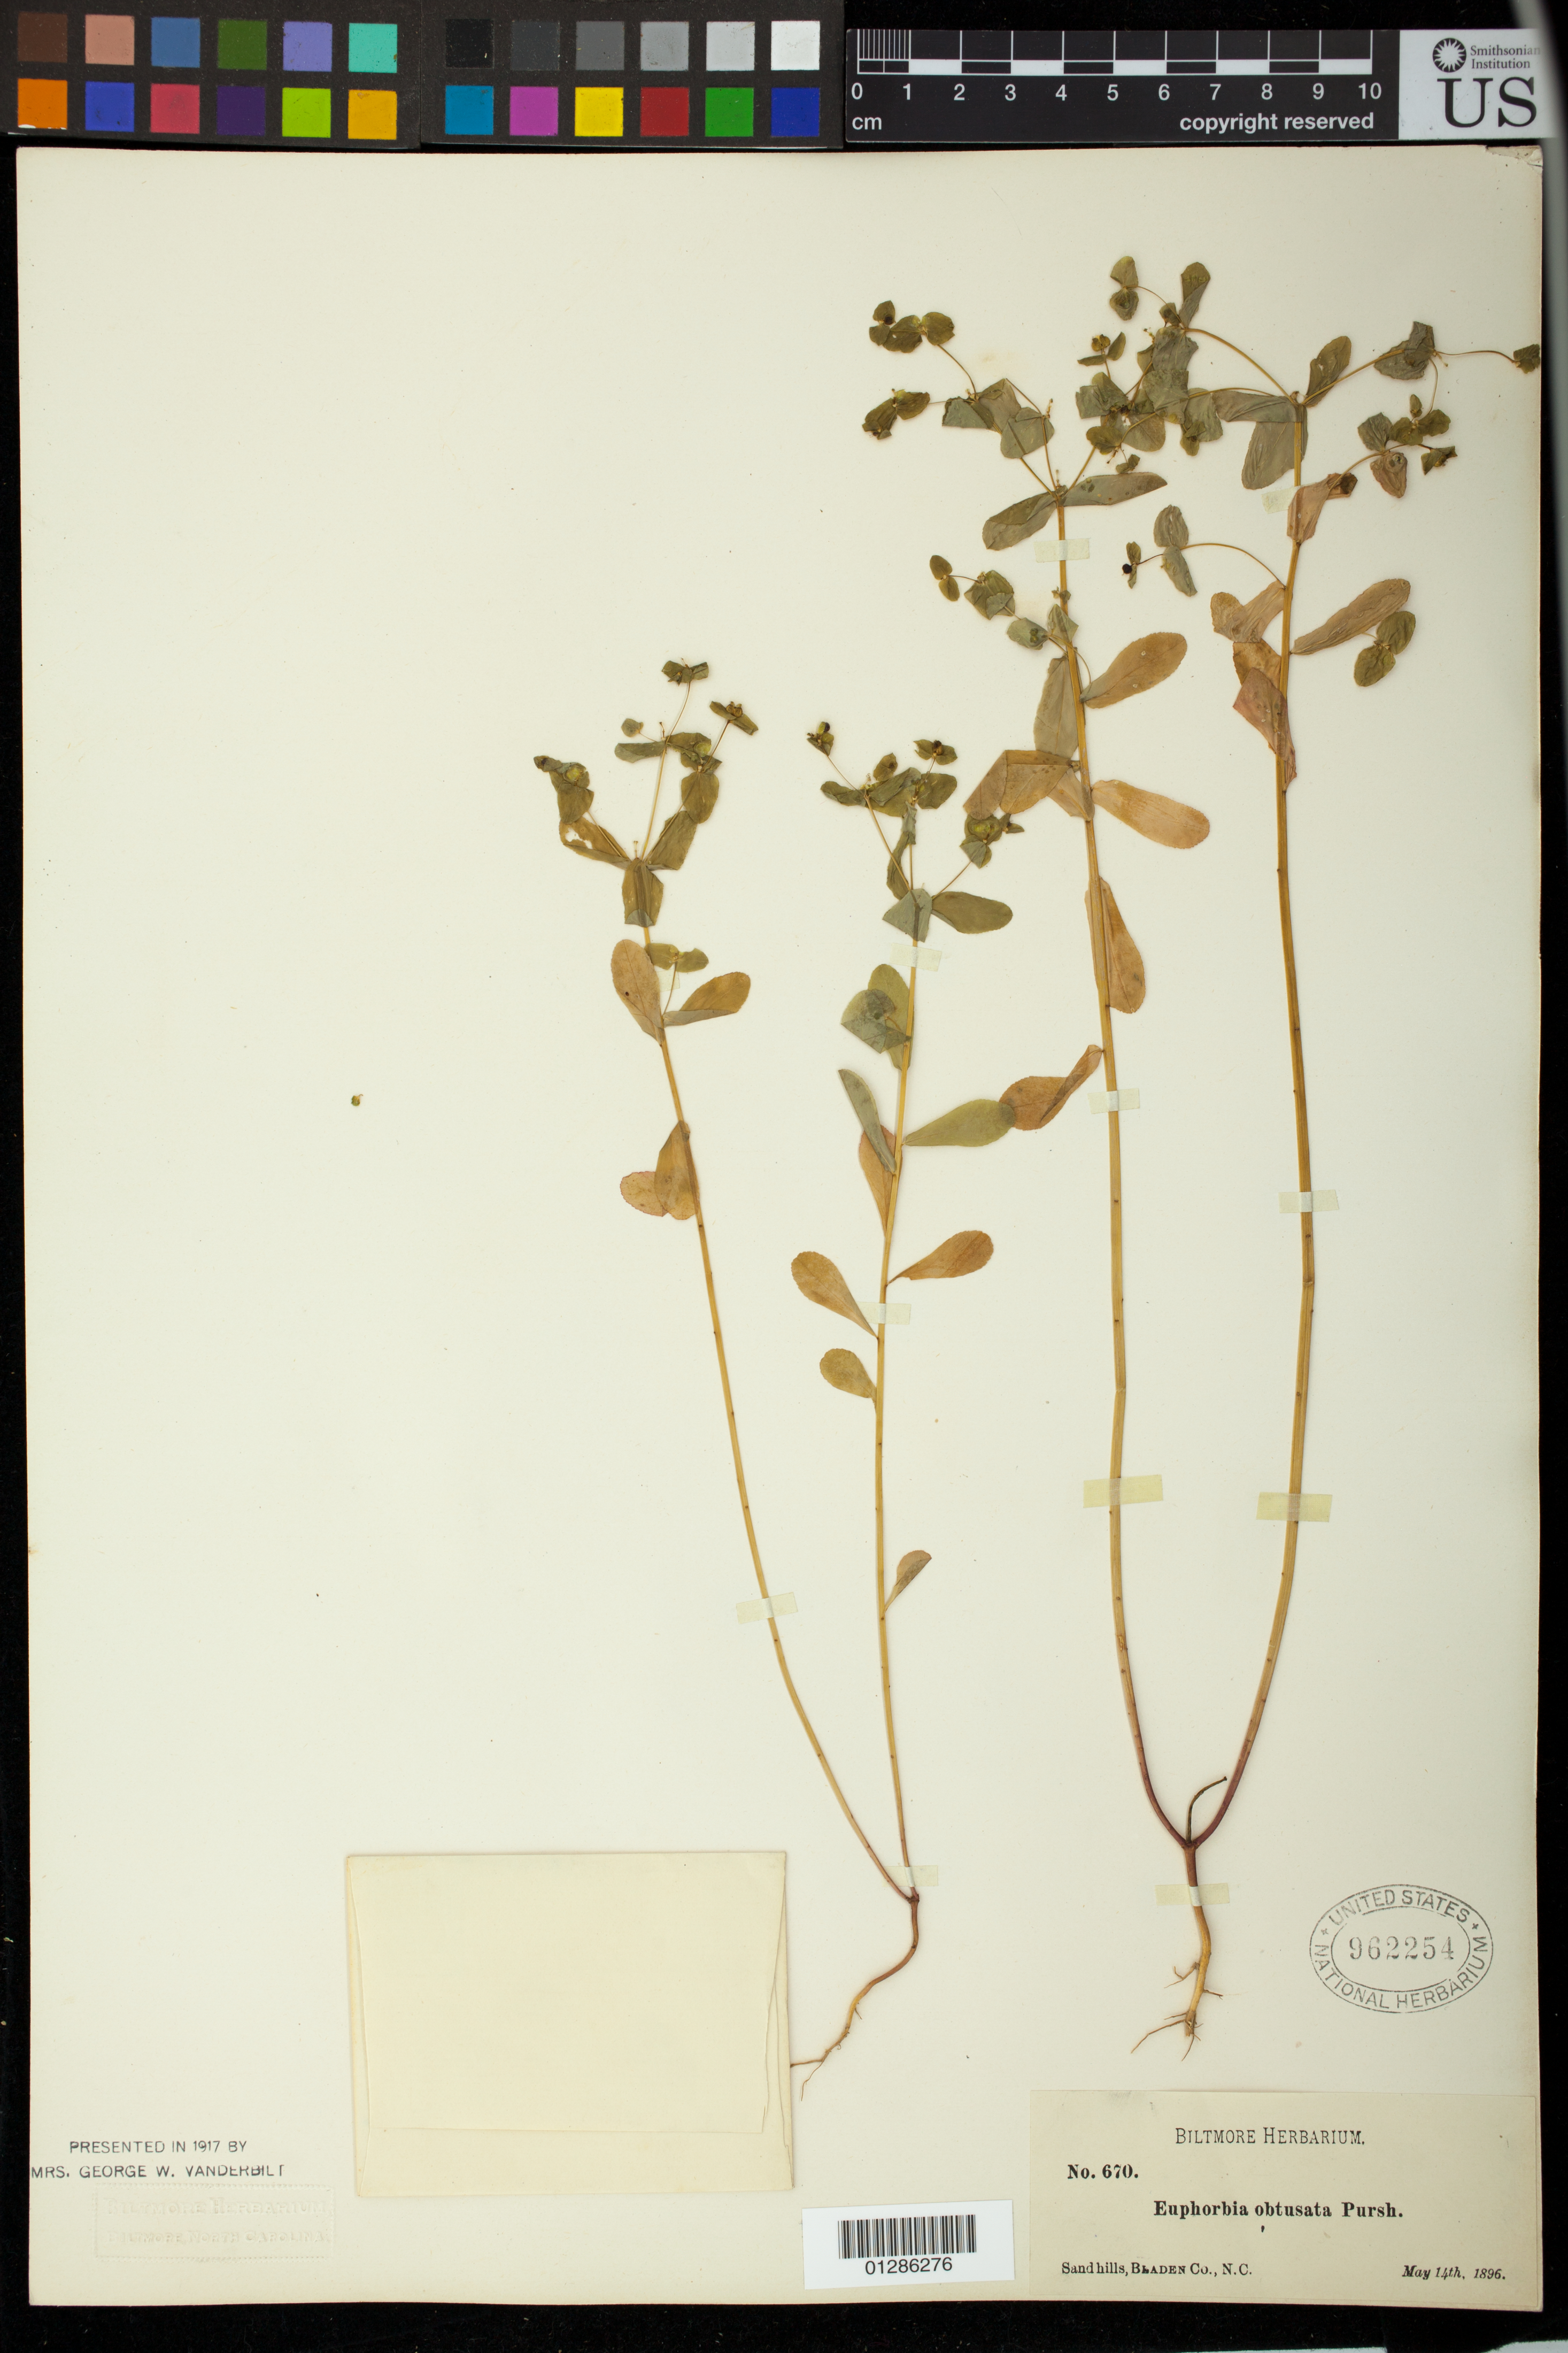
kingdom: Plantae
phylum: Tracheophyta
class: Magnoliopsida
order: Malpighiales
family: Euphorbiaceae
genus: Euphorbia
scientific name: Euphorbia spathulata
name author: Lam.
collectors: ex herb. Biltmore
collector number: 670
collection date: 1896-05-14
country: United States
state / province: North Carolina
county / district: Bladen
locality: Sand hills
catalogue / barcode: US 962254